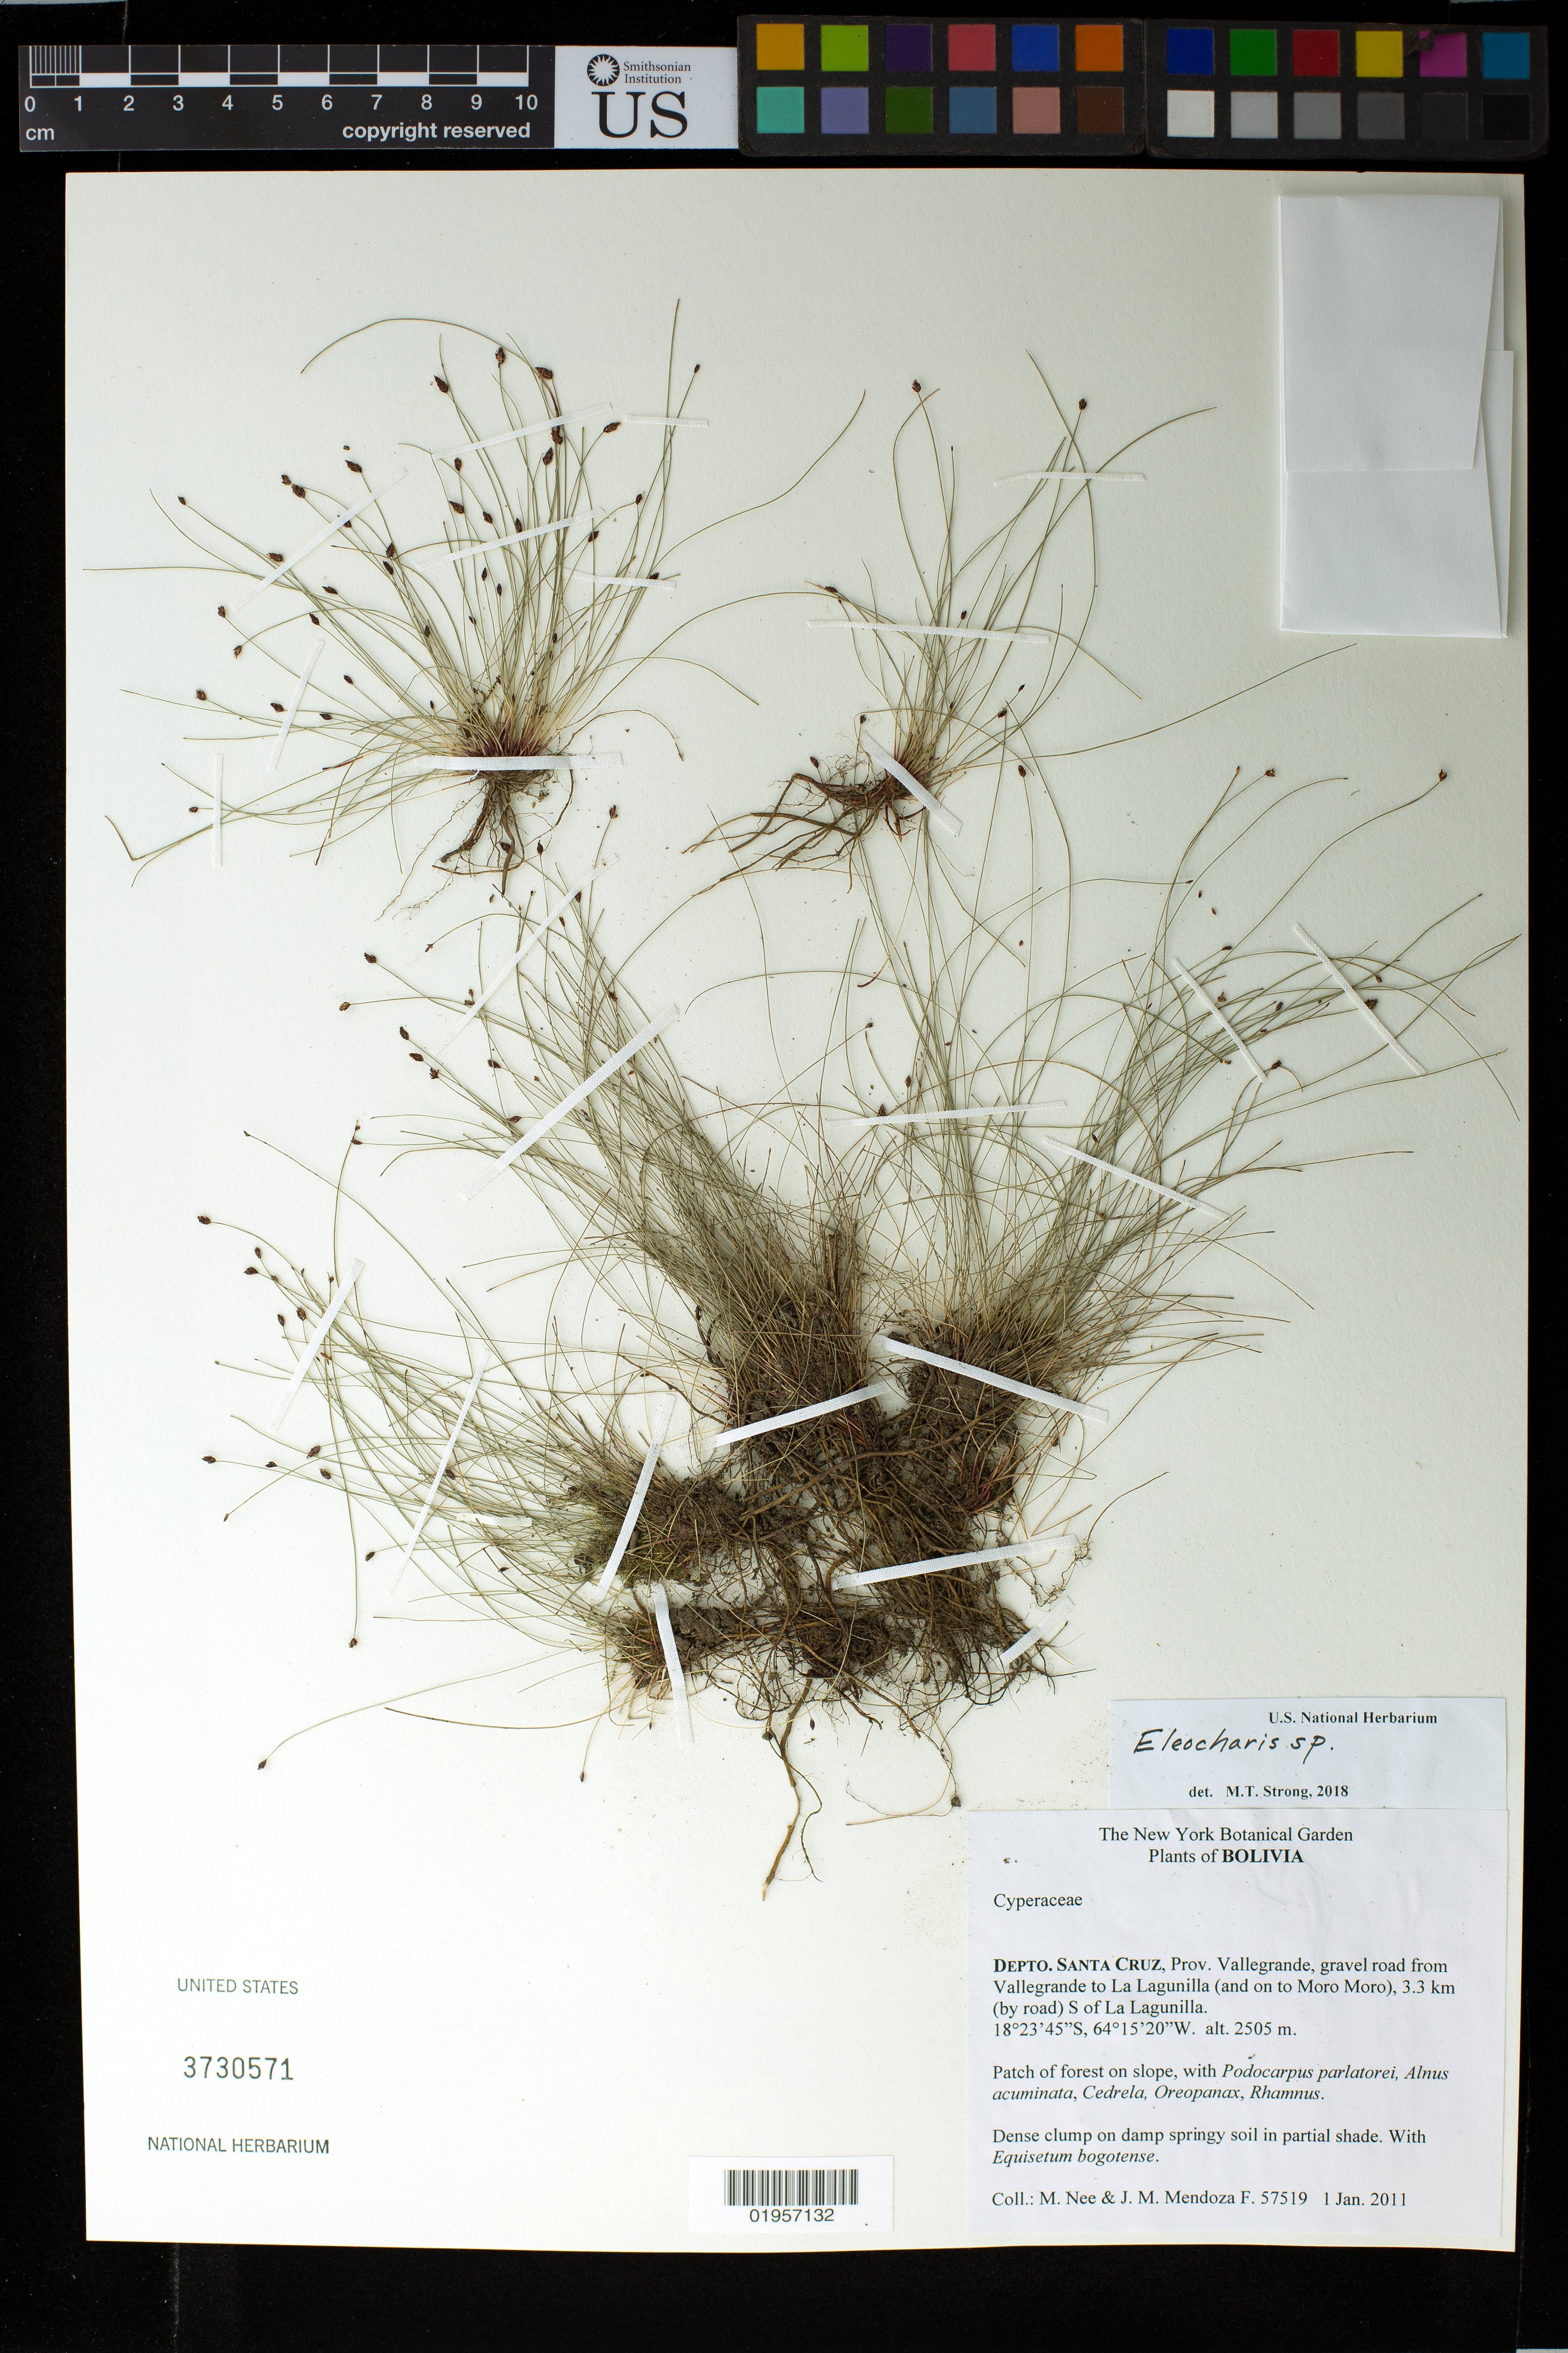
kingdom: Plantae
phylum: Tracheophyta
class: Liliopsida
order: Poales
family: Cyperaceae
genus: Eleocharis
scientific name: Eleocharis sp.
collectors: M. Nee & J. M. Mendoza F.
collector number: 57519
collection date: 2011-01-01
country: Bolivia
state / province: Santa Cruz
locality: Depto. Santa Cruz, Prov. Vallegrande, gravel road from Vallegrande La Lagunilla (and on to Moro Moro), 3.3 km (by road) S of La Lagunilla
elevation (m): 2505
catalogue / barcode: US 3730571